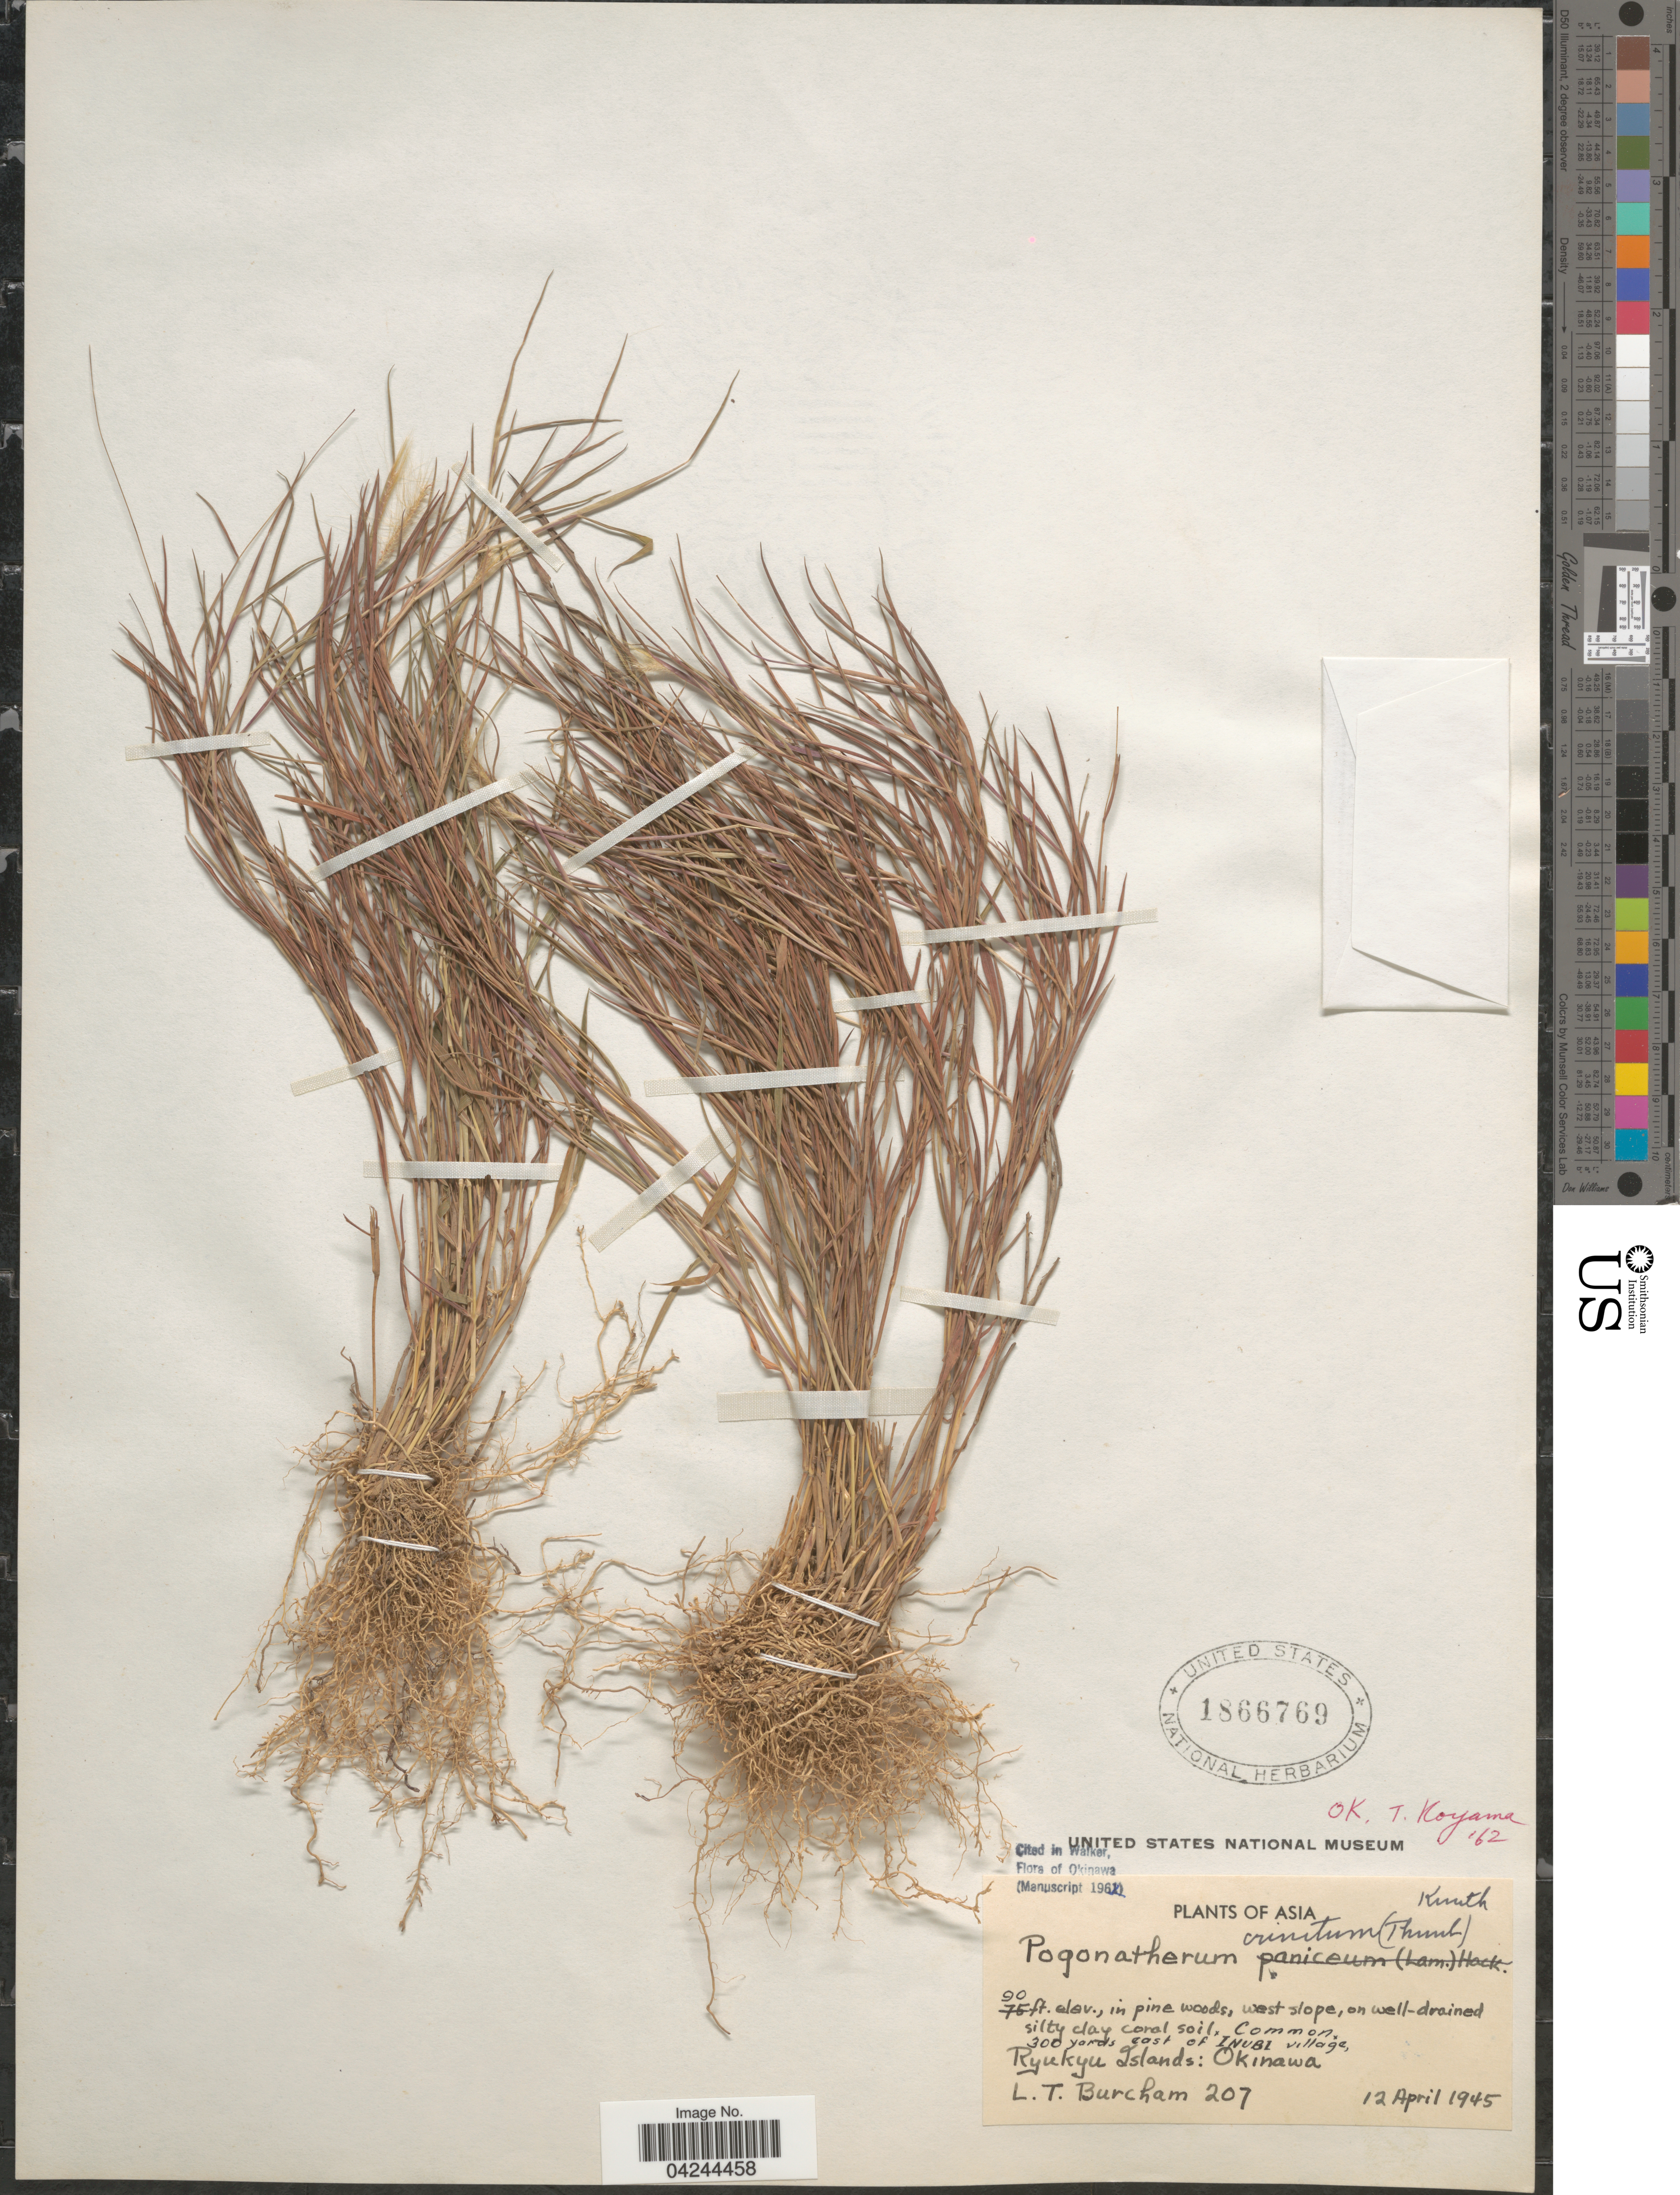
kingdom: Plantae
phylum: Tracheophyta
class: Liliopsida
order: Poales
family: Poaceae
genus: Pogonatherum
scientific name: Pogonatherum crinitum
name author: (Thunb.) Kunth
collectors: L. Burcham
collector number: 207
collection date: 1945-04-12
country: Japan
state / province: Okinawa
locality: In pine woods, west slope, on well-drained silty clay coral soil. 300 yards east of Inubi village, Ryukyu Islands.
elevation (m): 27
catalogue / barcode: US 1866769